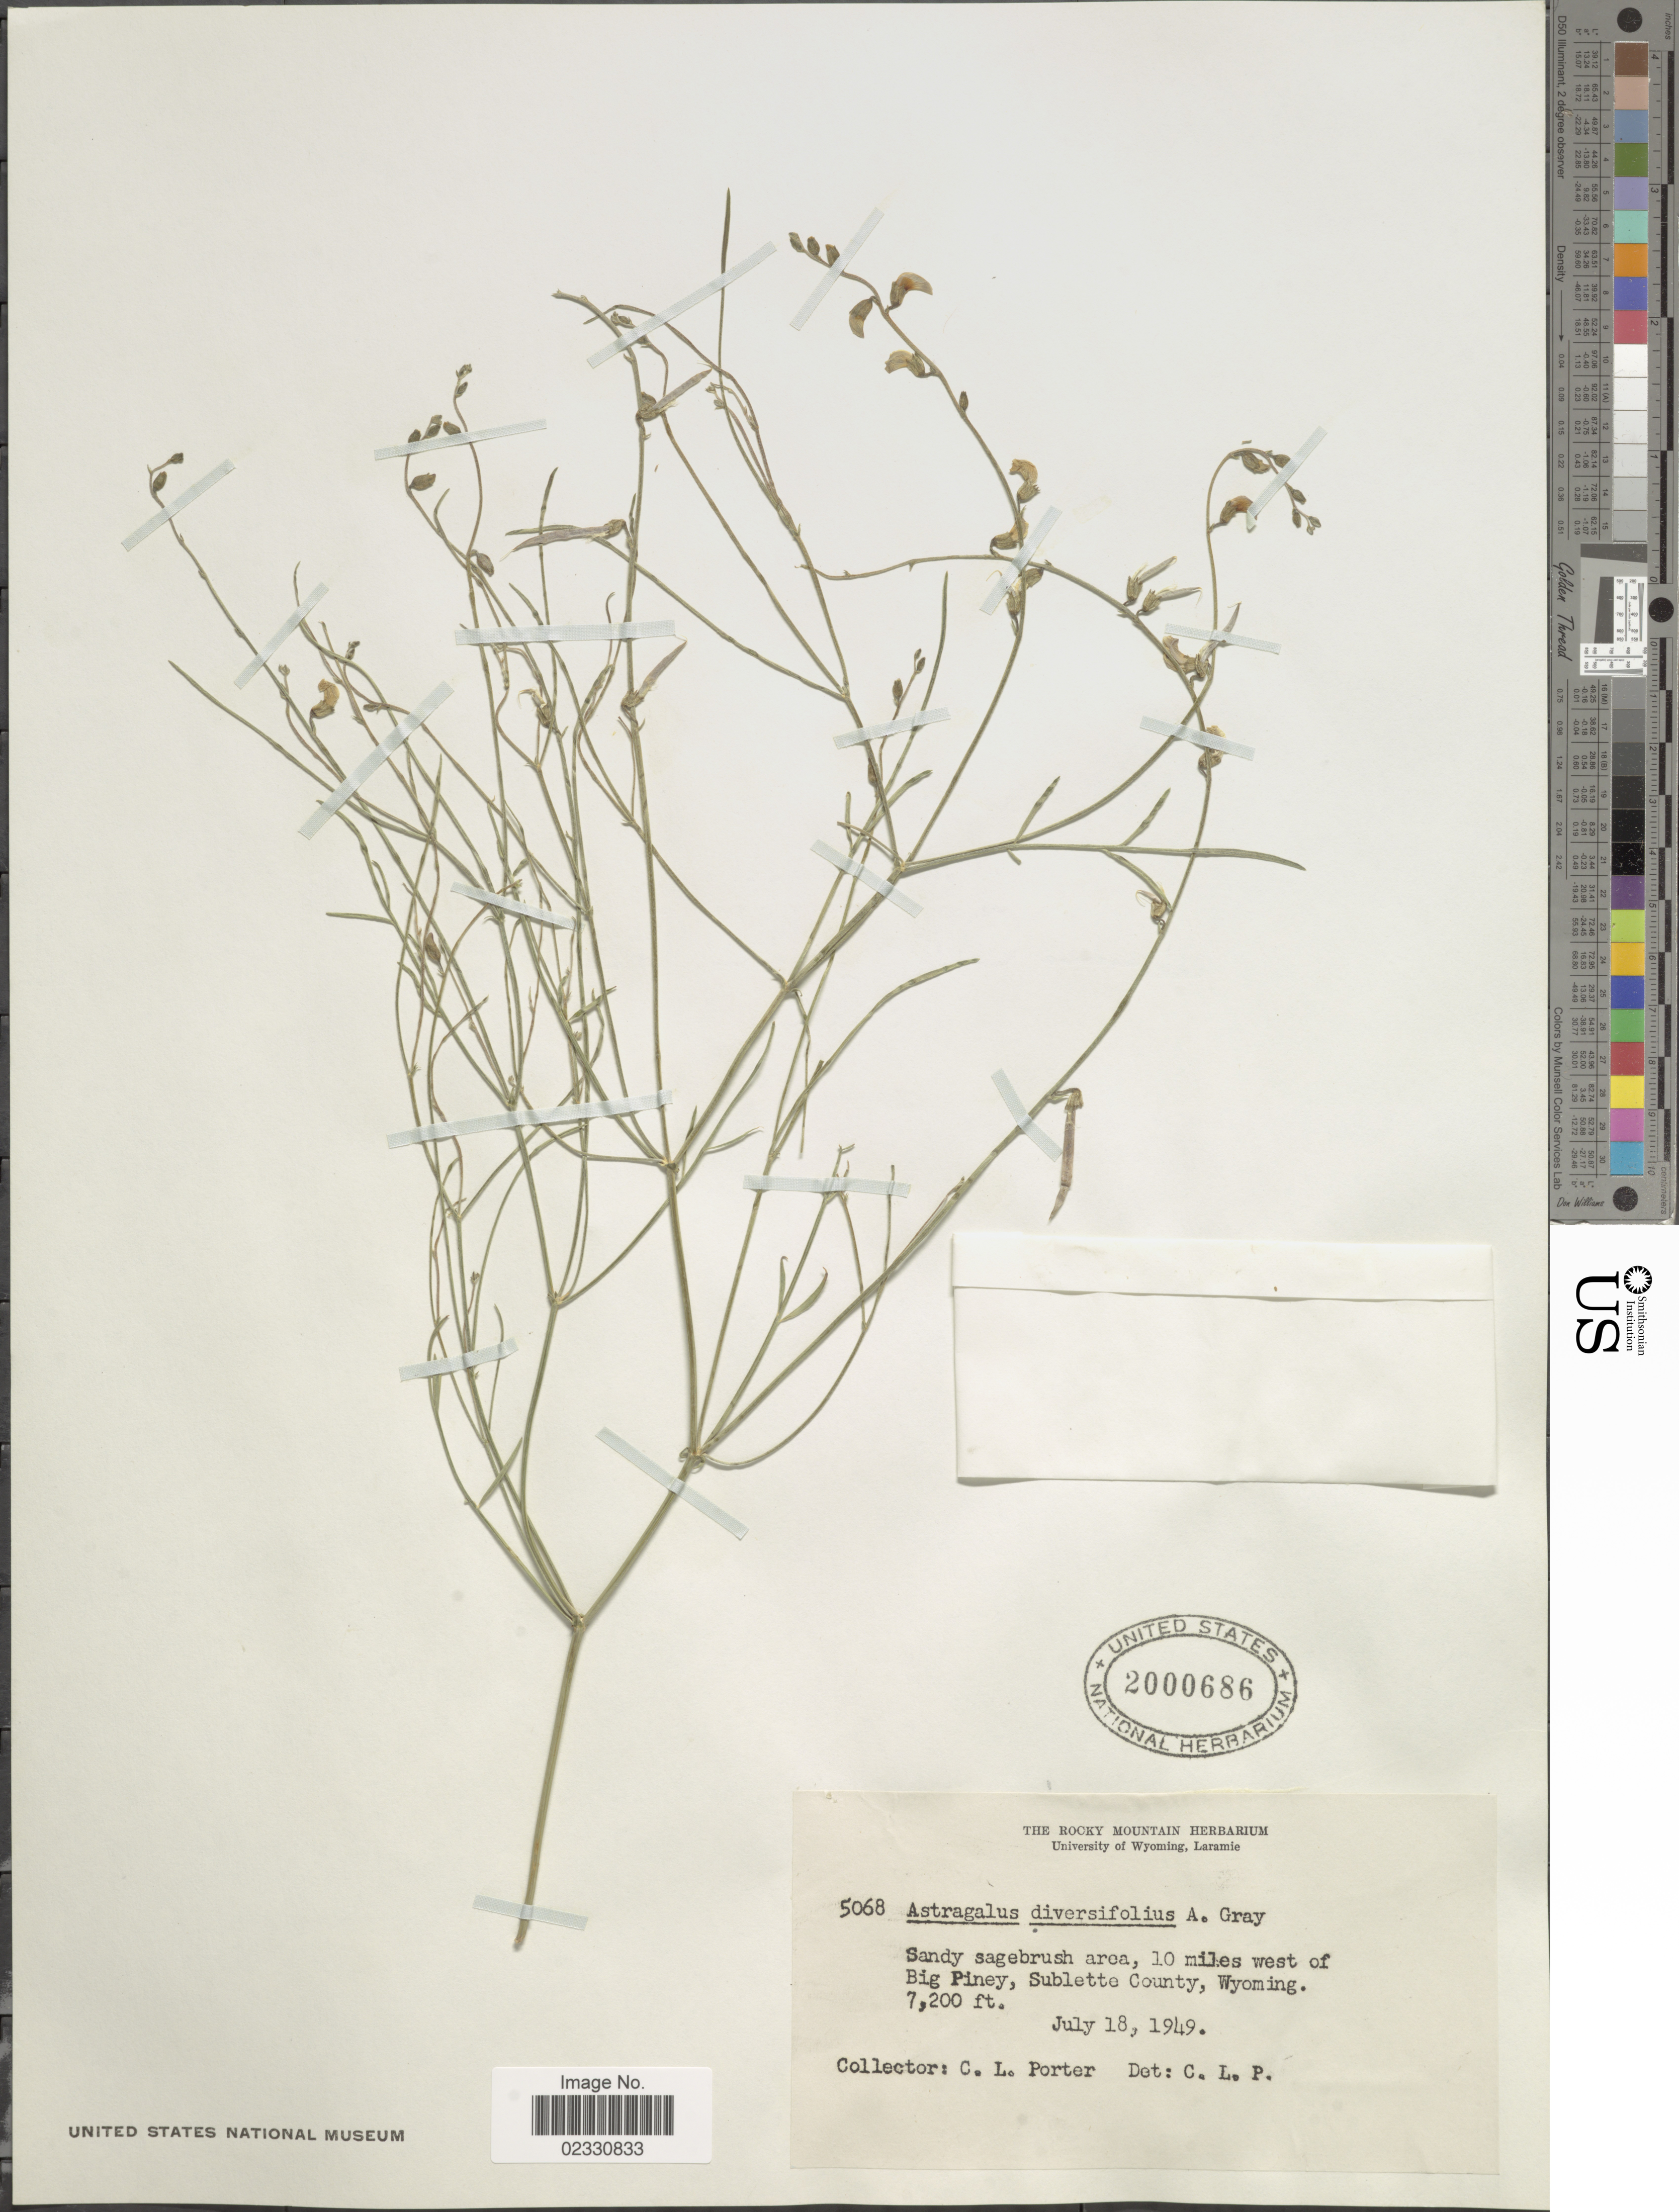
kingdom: Plantae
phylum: Tracheophyta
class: Magnoliopsida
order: Fabales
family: Fabaceae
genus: Astragalus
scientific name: Astragalus diversifolius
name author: A. Gray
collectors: C. L. Porter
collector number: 5068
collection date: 1949-07-18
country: United States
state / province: Wyoming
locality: Sandy sagebrush area, 10 miles west of Big Piney, Sublette County.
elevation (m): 2195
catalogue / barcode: US 2000686